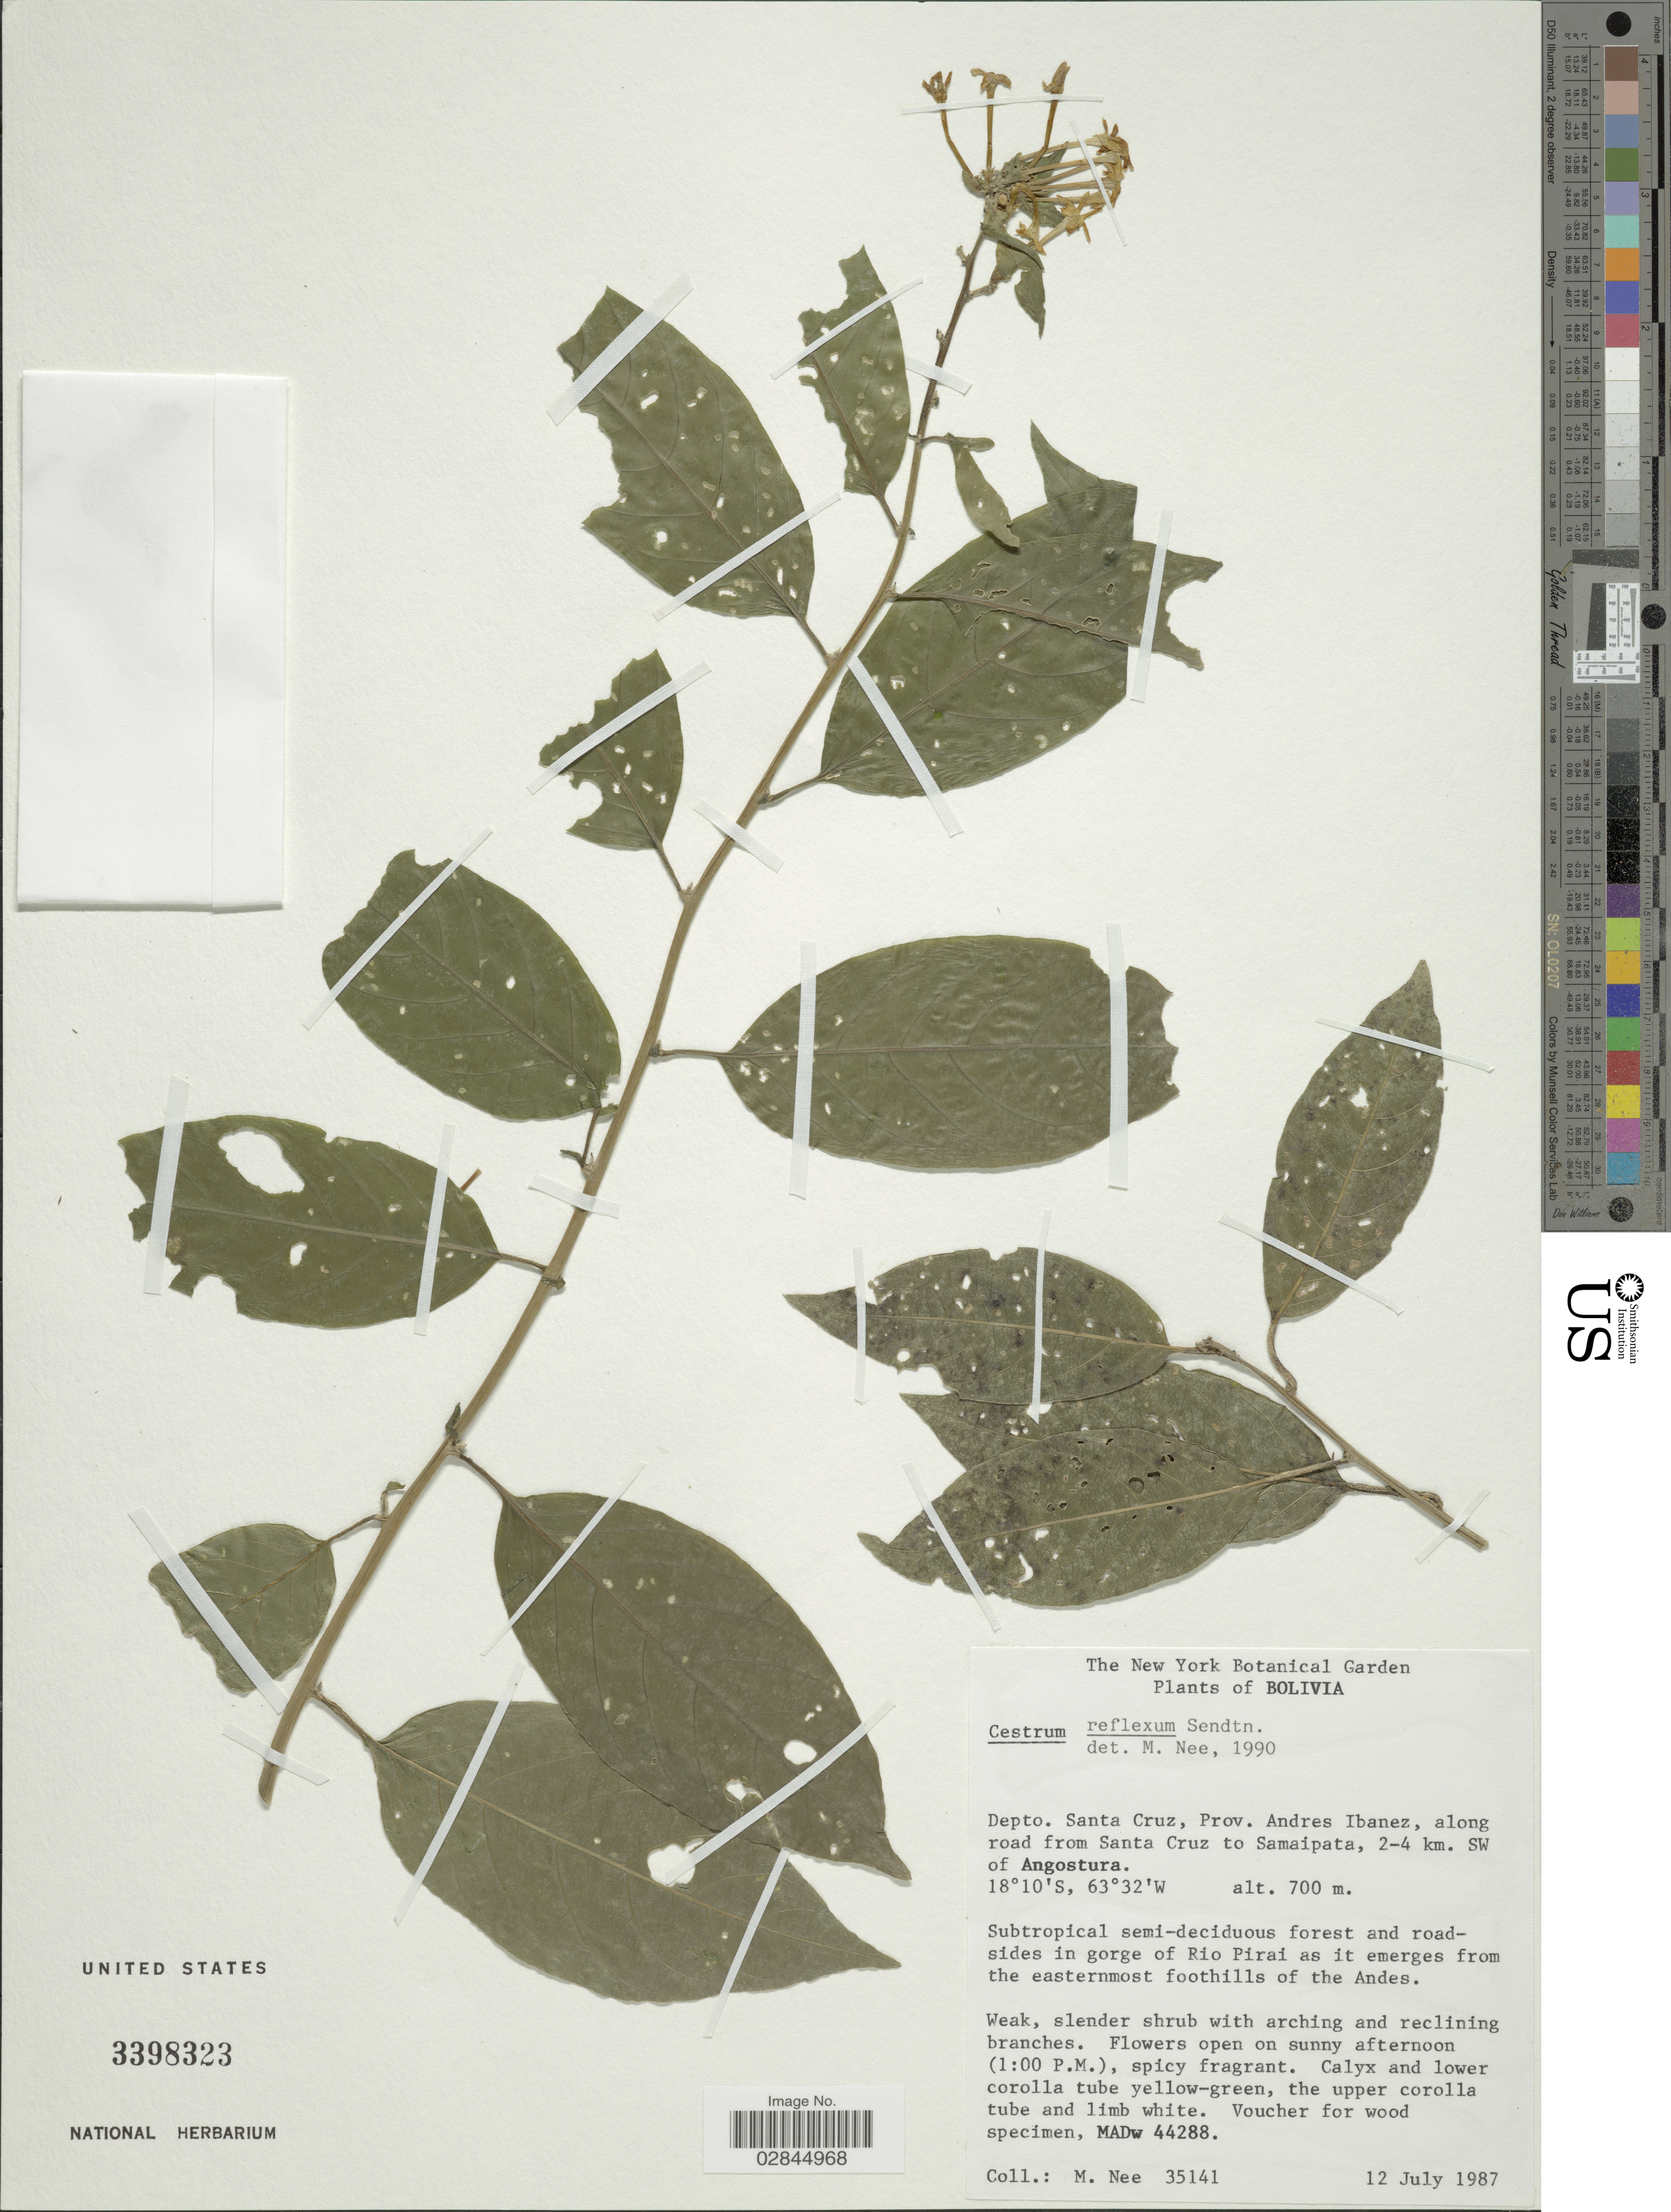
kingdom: Plantae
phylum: Tracheophyta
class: Magnoliopsida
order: Solanales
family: Solanaceae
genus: Cestrum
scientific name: Cestrum reflexum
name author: Sendtn.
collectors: M. Nee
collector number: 35141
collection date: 1987-07-12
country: Bolivia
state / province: Santa Cruz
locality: Depto. Santa Cruz, Prov. Andres Ibanez, along road from Santa Cruz to Samaipata, 2-4 km. SW of Angostura.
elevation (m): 700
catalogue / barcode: US 3398323